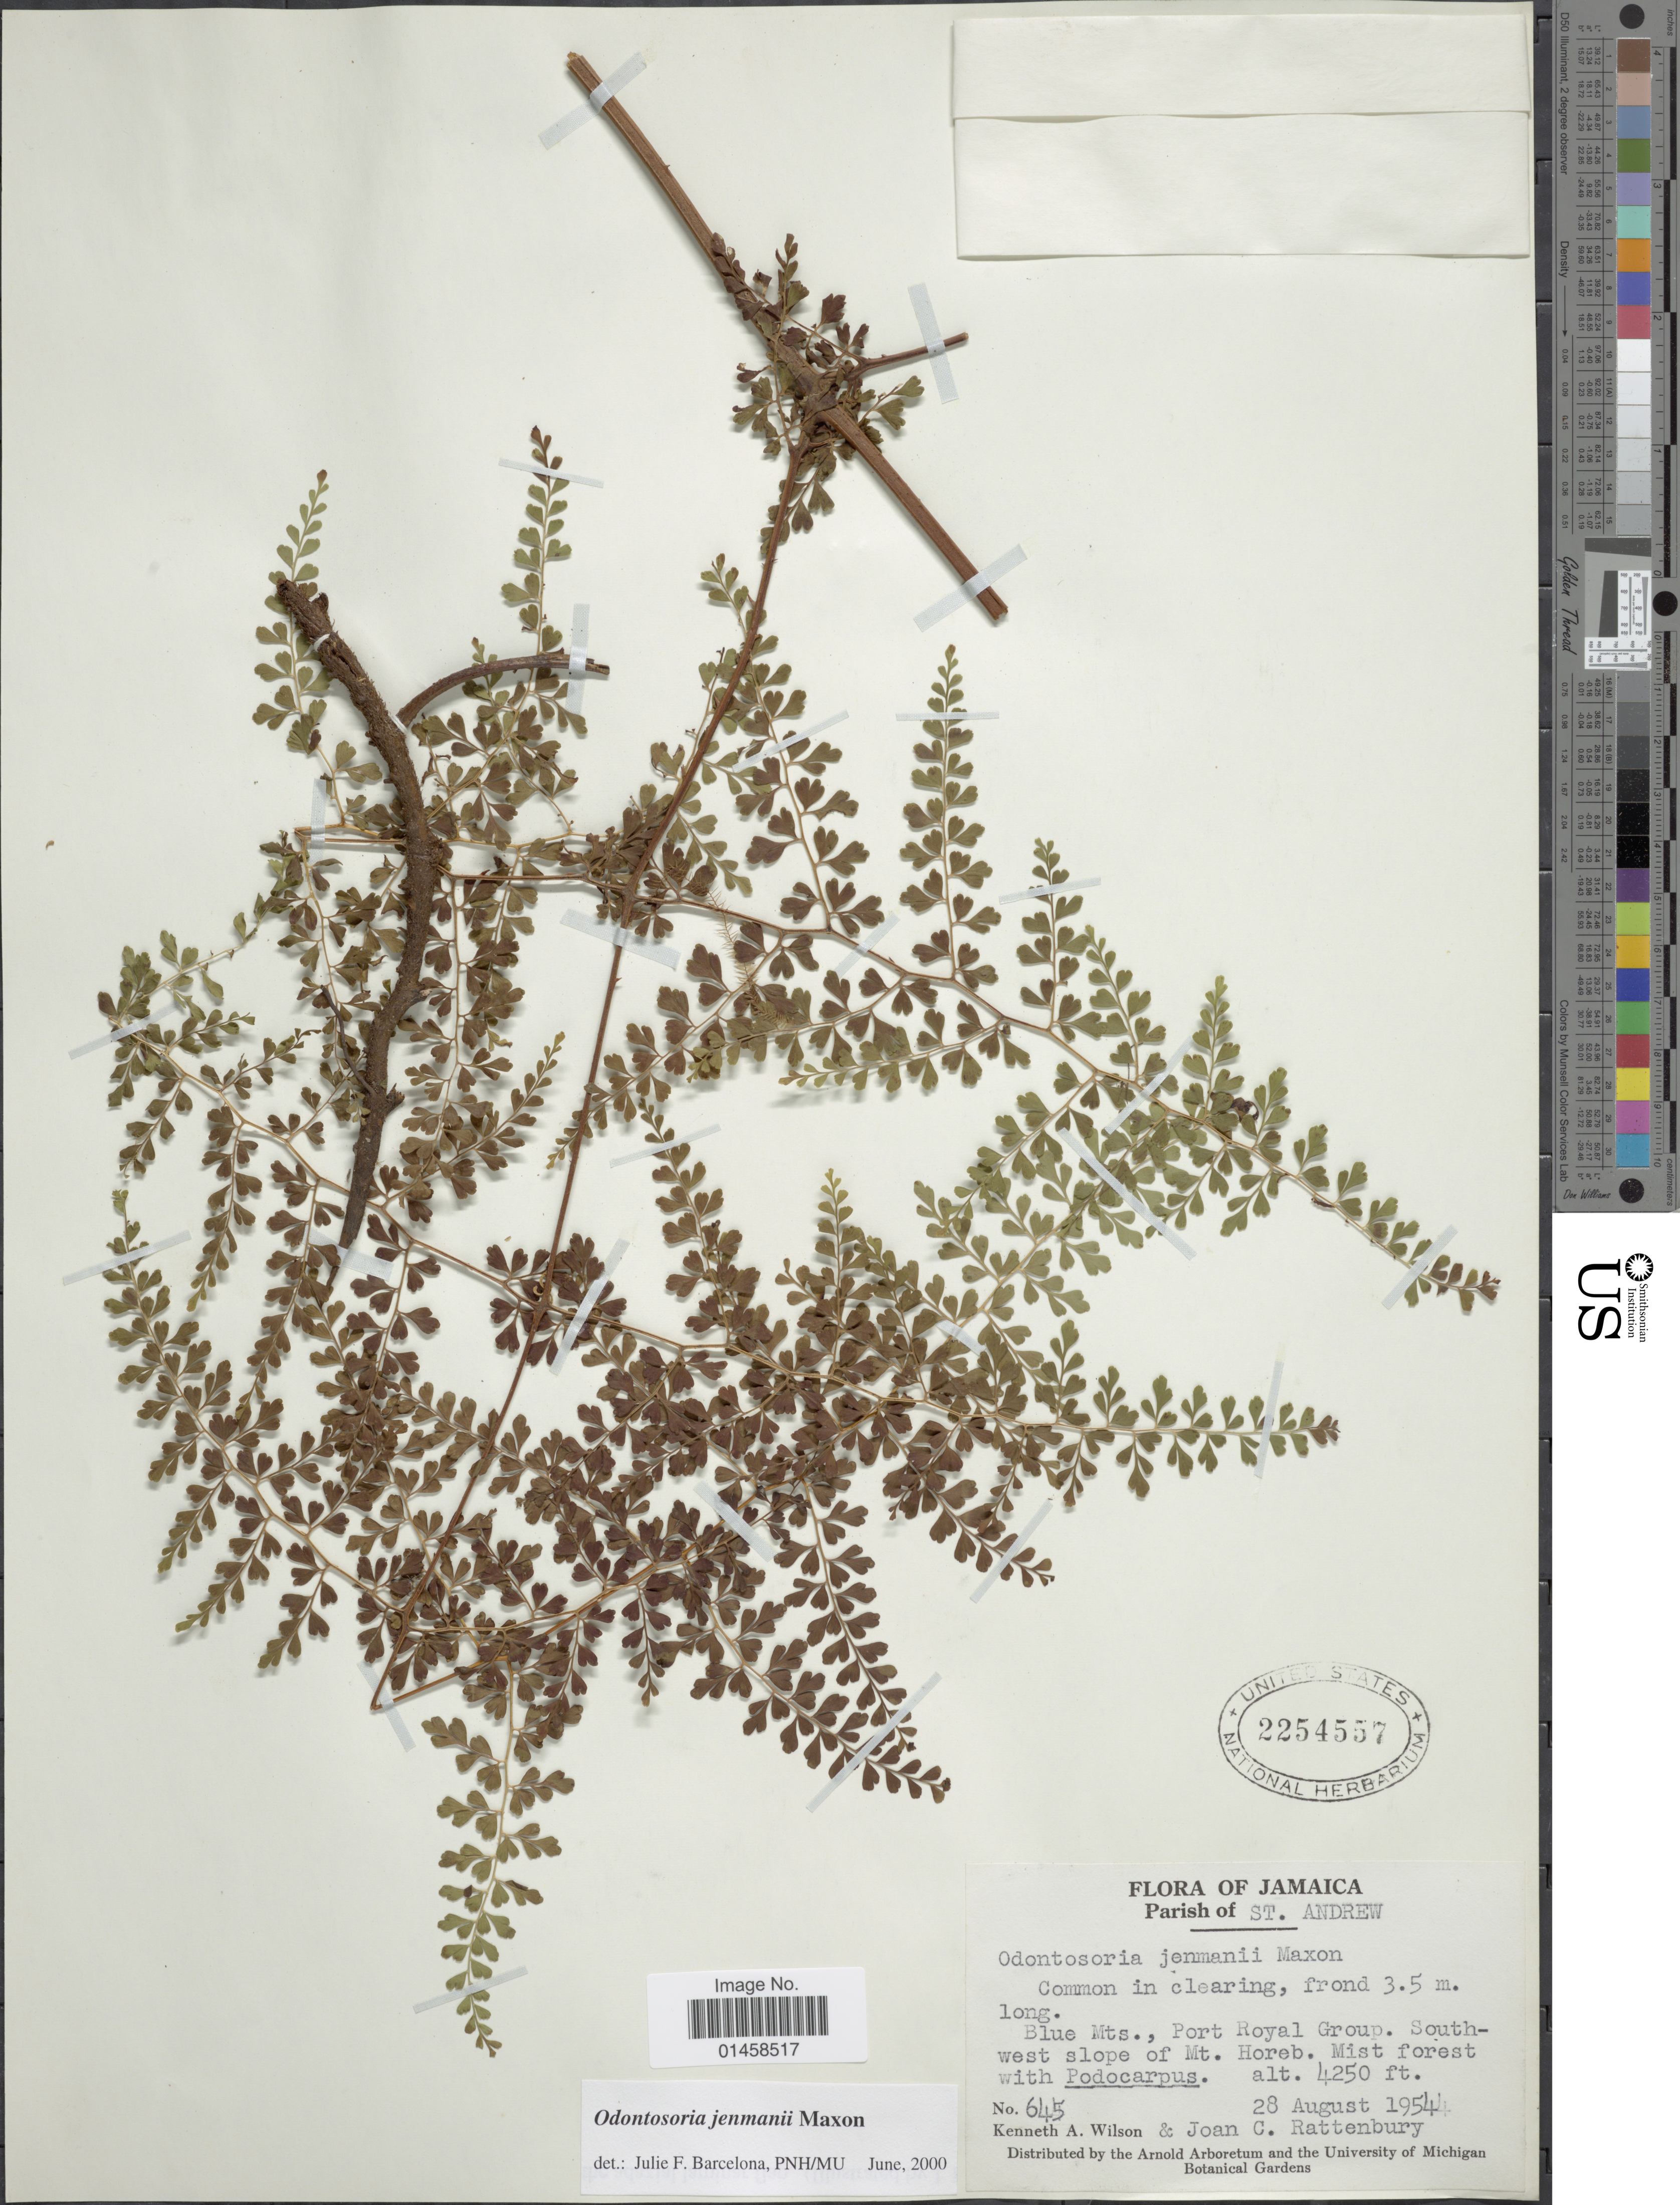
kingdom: Plantae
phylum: Tracheophyta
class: Polypodiopsida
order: Polypodiales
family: Lindsaeaceae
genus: Odontosoria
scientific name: Odontosoria jenmanii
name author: Maxon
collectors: K. A. Wilson & J. Rattenbury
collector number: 645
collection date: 1954-08-28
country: Jamaica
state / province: Saint Andrew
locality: Parish of St. Andrew, Blue Mts., Port Royal Group, South-west slope of Mt. Horeb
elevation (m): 4250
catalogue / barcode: US 2254557